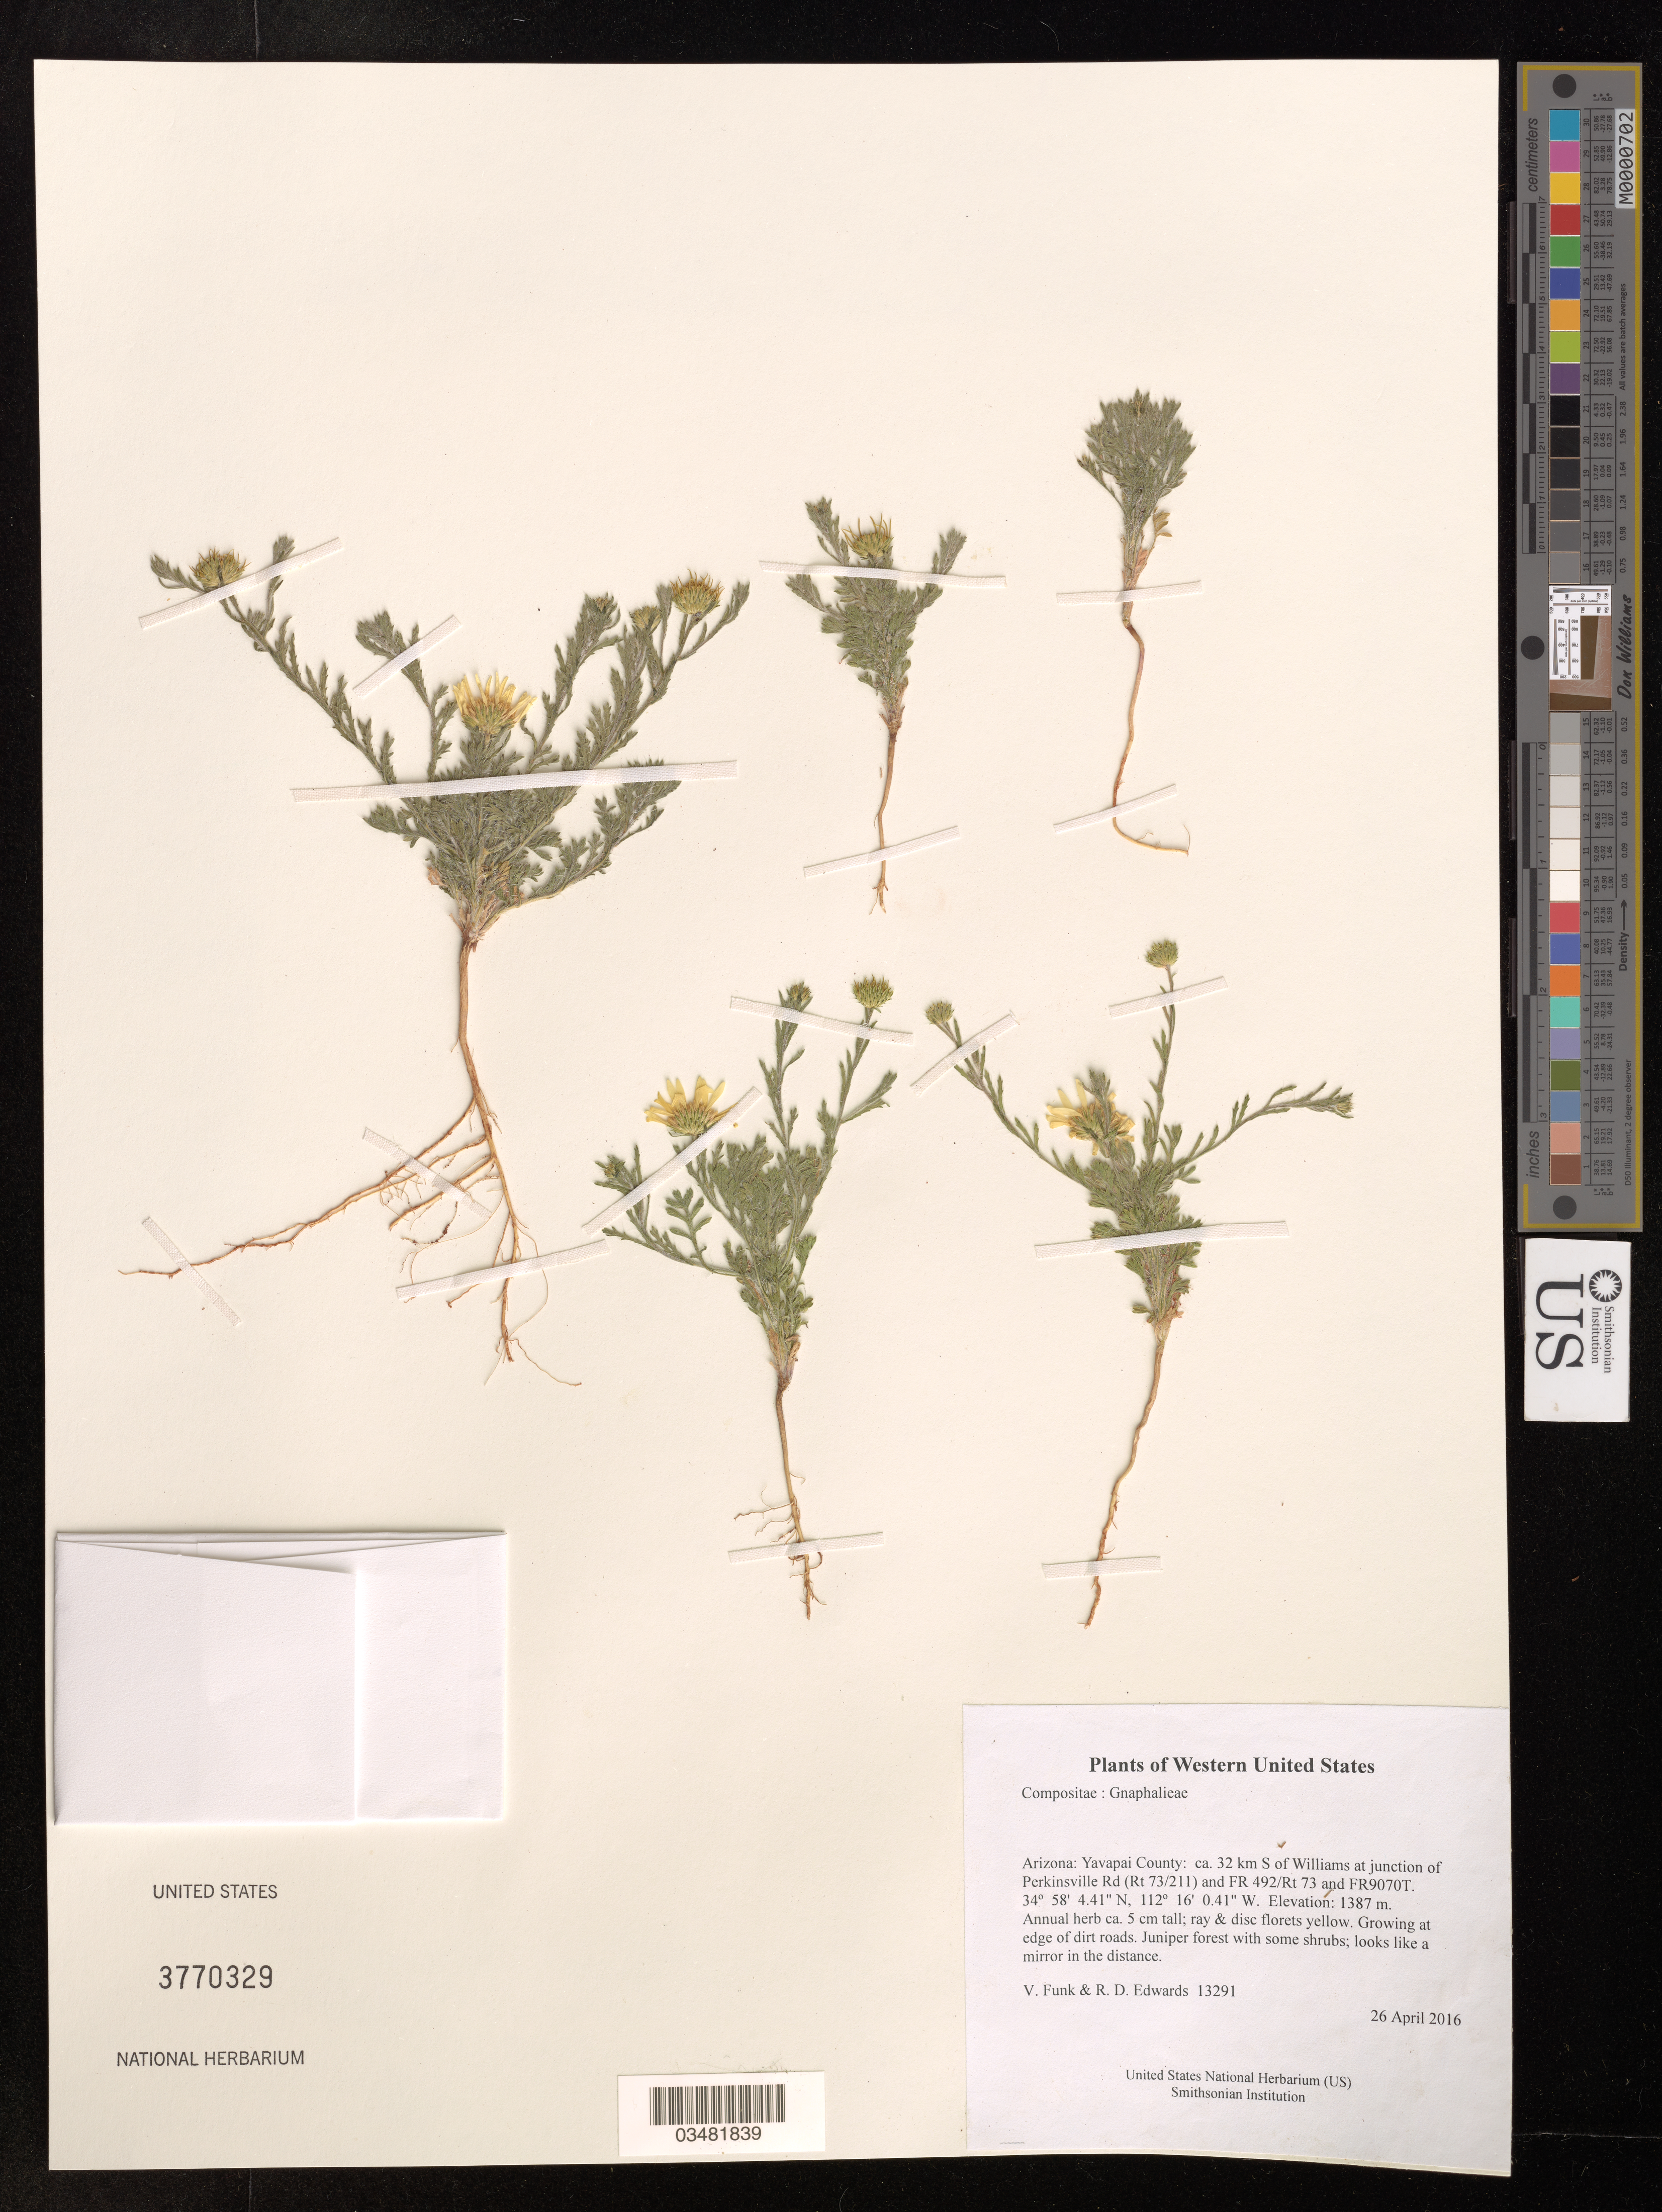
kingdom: Plantae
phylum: Tracheophyta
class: Magnoliopsida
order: Asterales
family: Asteraceae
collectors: R.D. Edwards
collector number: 13291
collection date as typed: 26 April 2016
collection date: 2016-04-26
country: United States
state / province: Arizona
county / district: Yavapai County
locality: ca. 32 km S of Williams at junction of Perkinsville Rd (Rt 73/211) and FR 492/Rt 73 and FR9070T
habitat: Juniper forest with some shrubs; looks like a mirror in the distance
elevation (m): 1387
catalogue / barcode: US 3770329